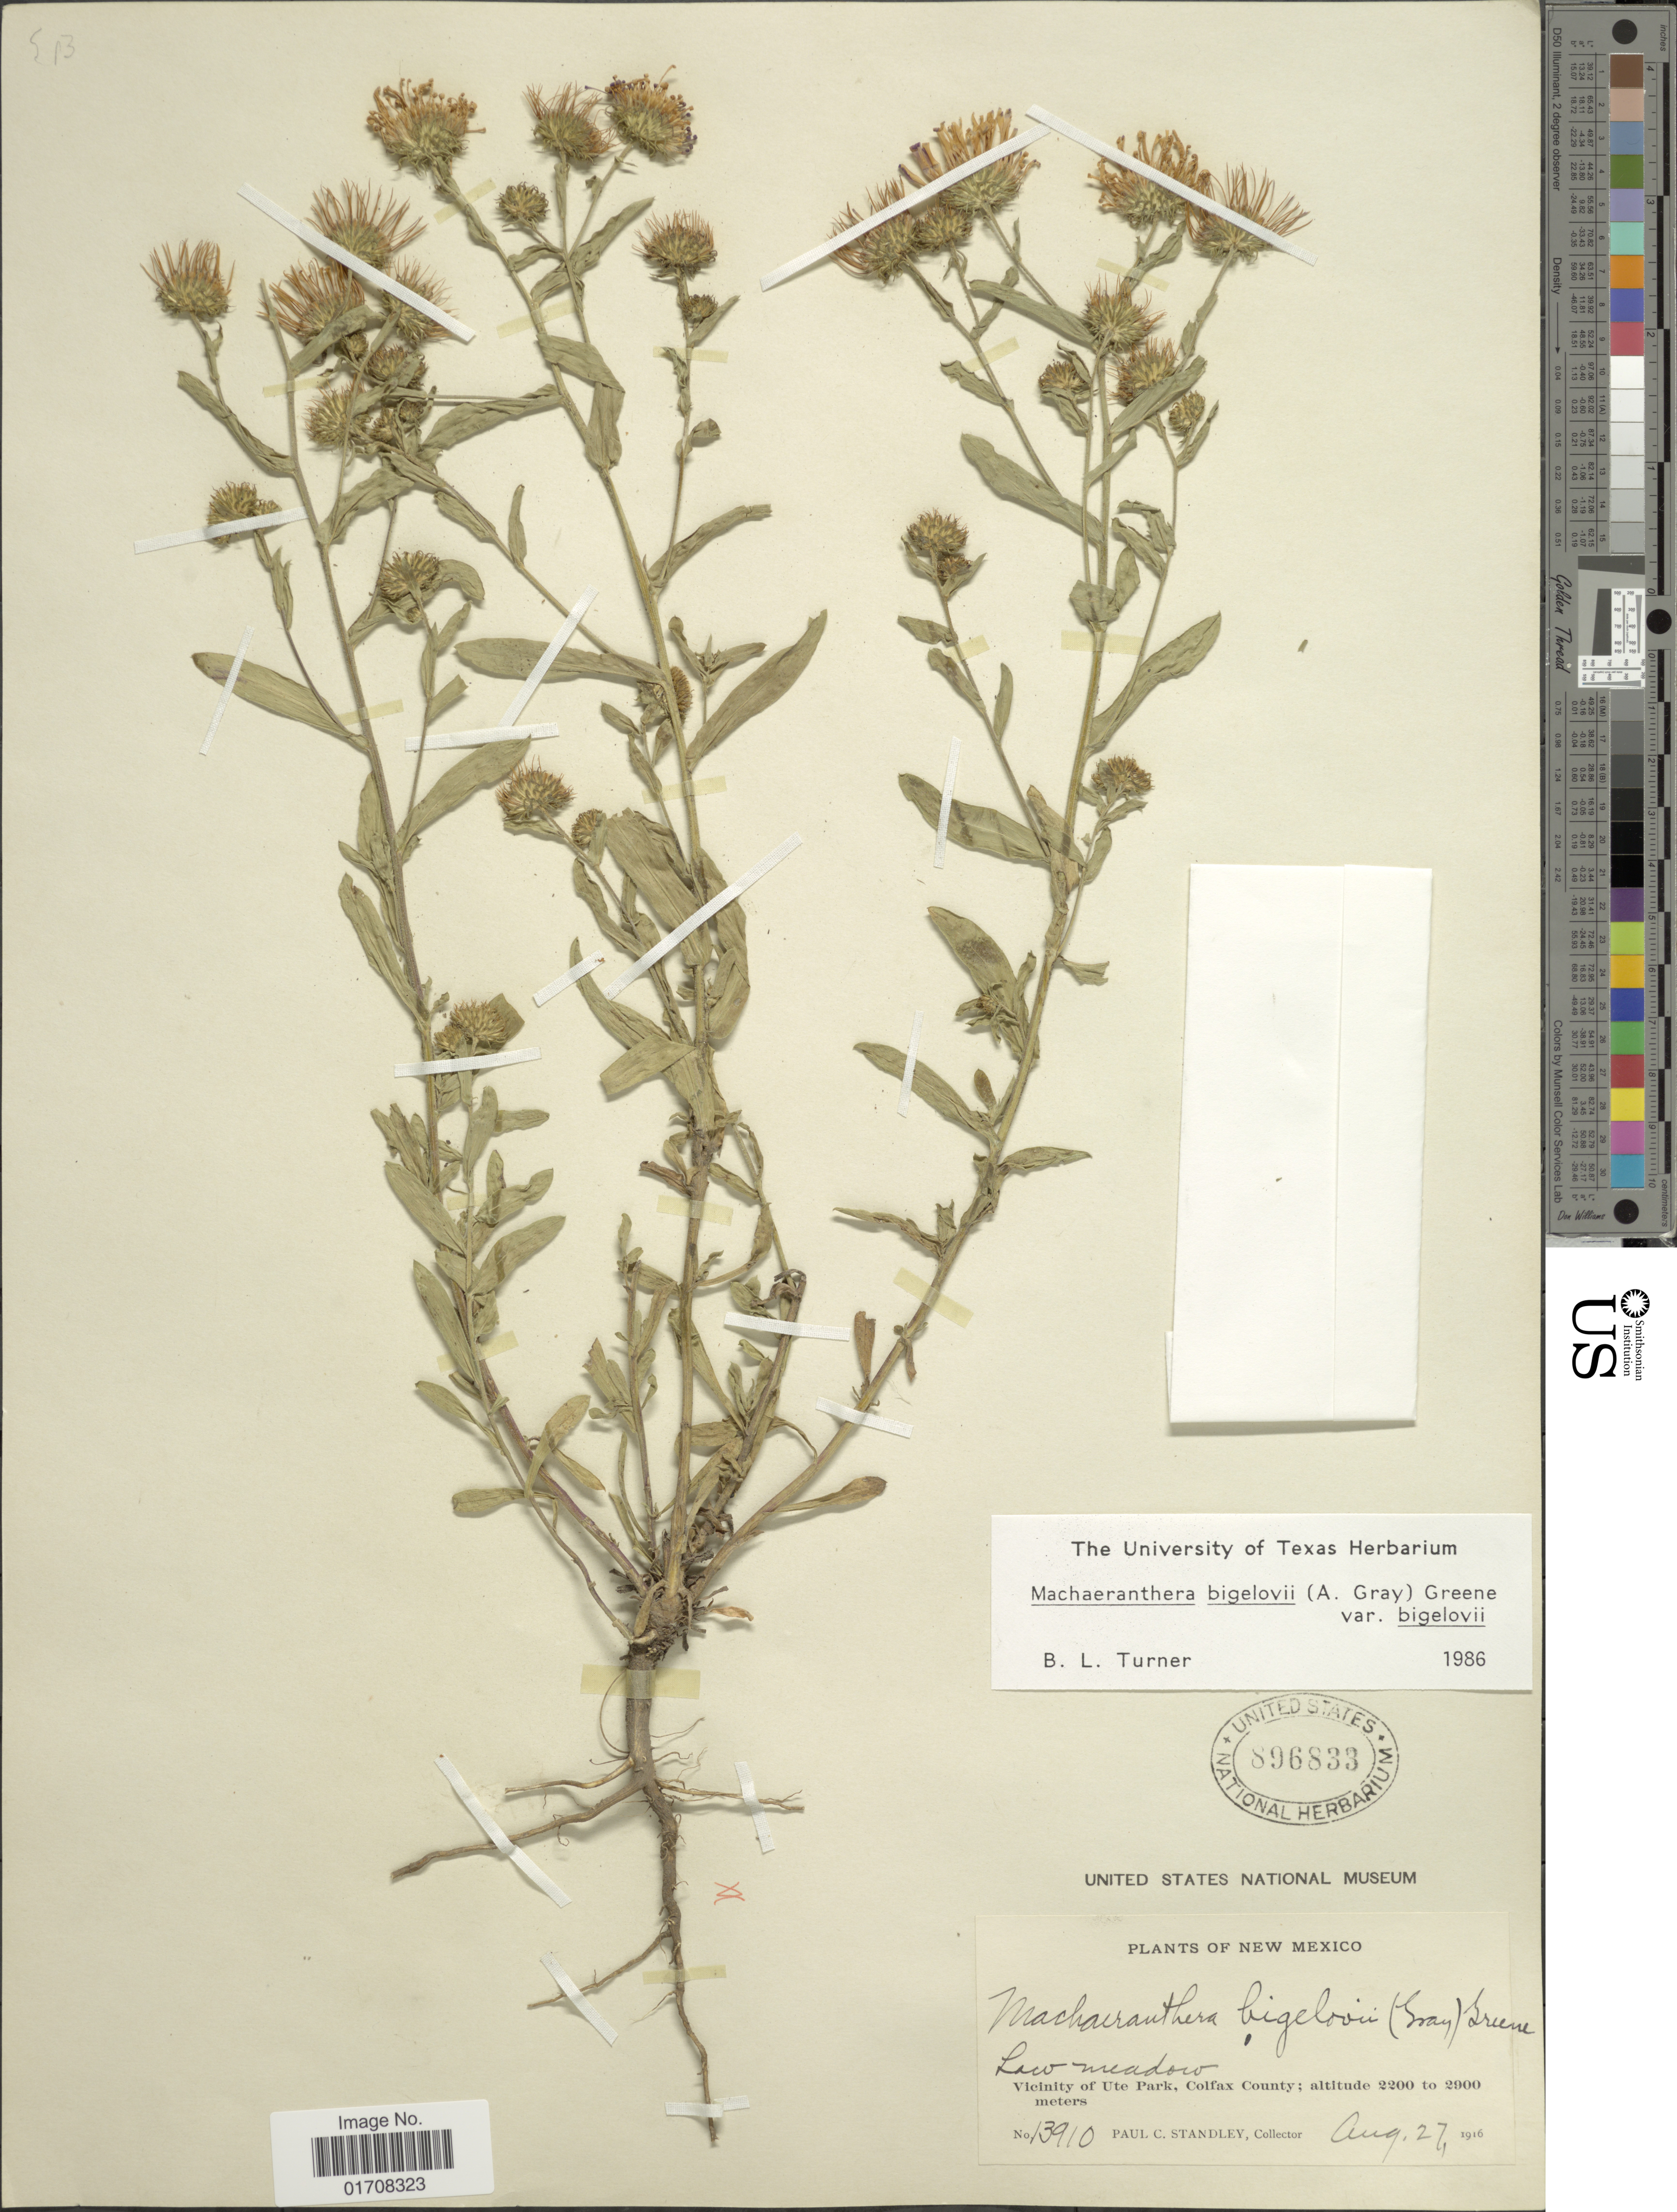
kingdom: Plantae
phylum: Tracheophyta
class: Magnoliopsida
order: Asterales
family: Asteraceae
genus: Machaeranthera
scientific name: Machaeranthera bigelovii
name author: (A. Gray) Greene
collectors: P. C. Standley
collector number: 13910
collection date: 1916-08-27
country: United States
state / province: New Mexico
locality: Vicinity of Ute Park, Colfax County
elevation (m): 2200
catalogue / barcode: US 896833